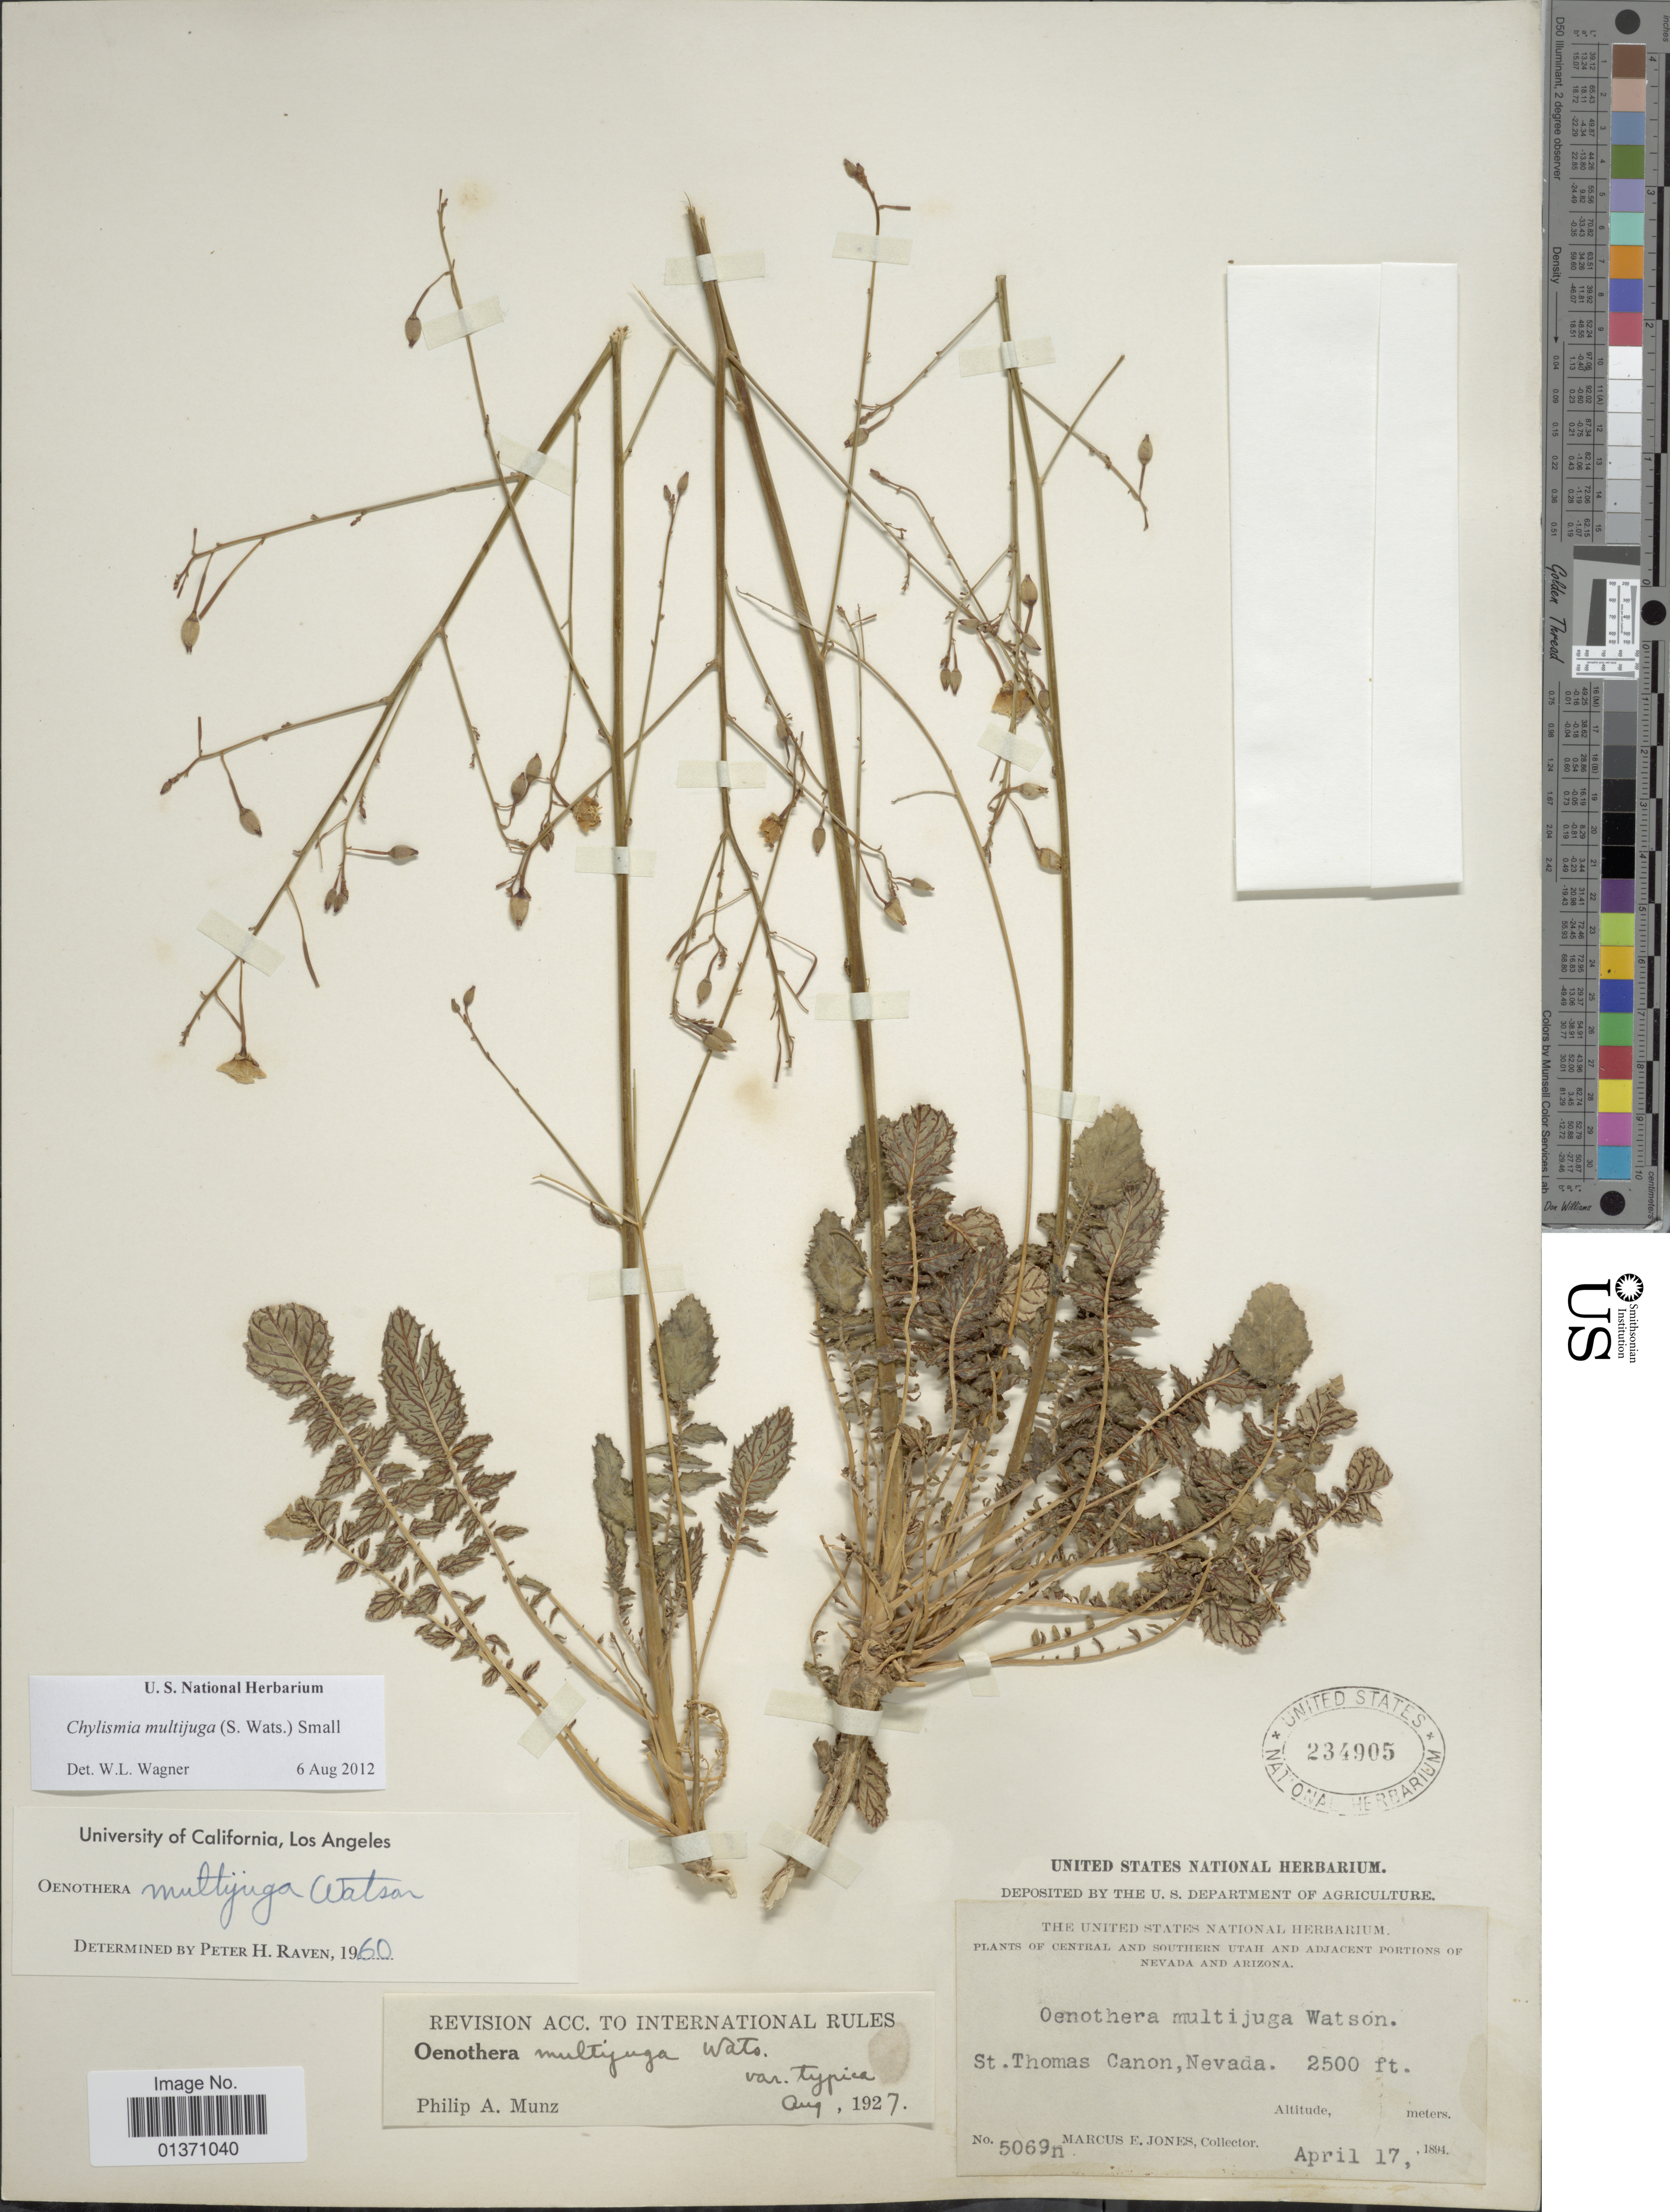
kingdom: Plantae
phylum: Tracheophyta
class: Magnoliopsida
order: Myrtales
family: Onagraceae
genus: Chylismia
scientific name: Chylismia multijuga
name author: (S. Watson) Small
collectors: M. E. Jones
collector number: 5069n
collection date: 1894-04-17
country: United States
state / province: Nevada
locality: Central and southern Utah and Adjacent portions of Nevada and Arizona, St. Thomas Canon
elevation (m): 762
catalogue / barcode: US 234905